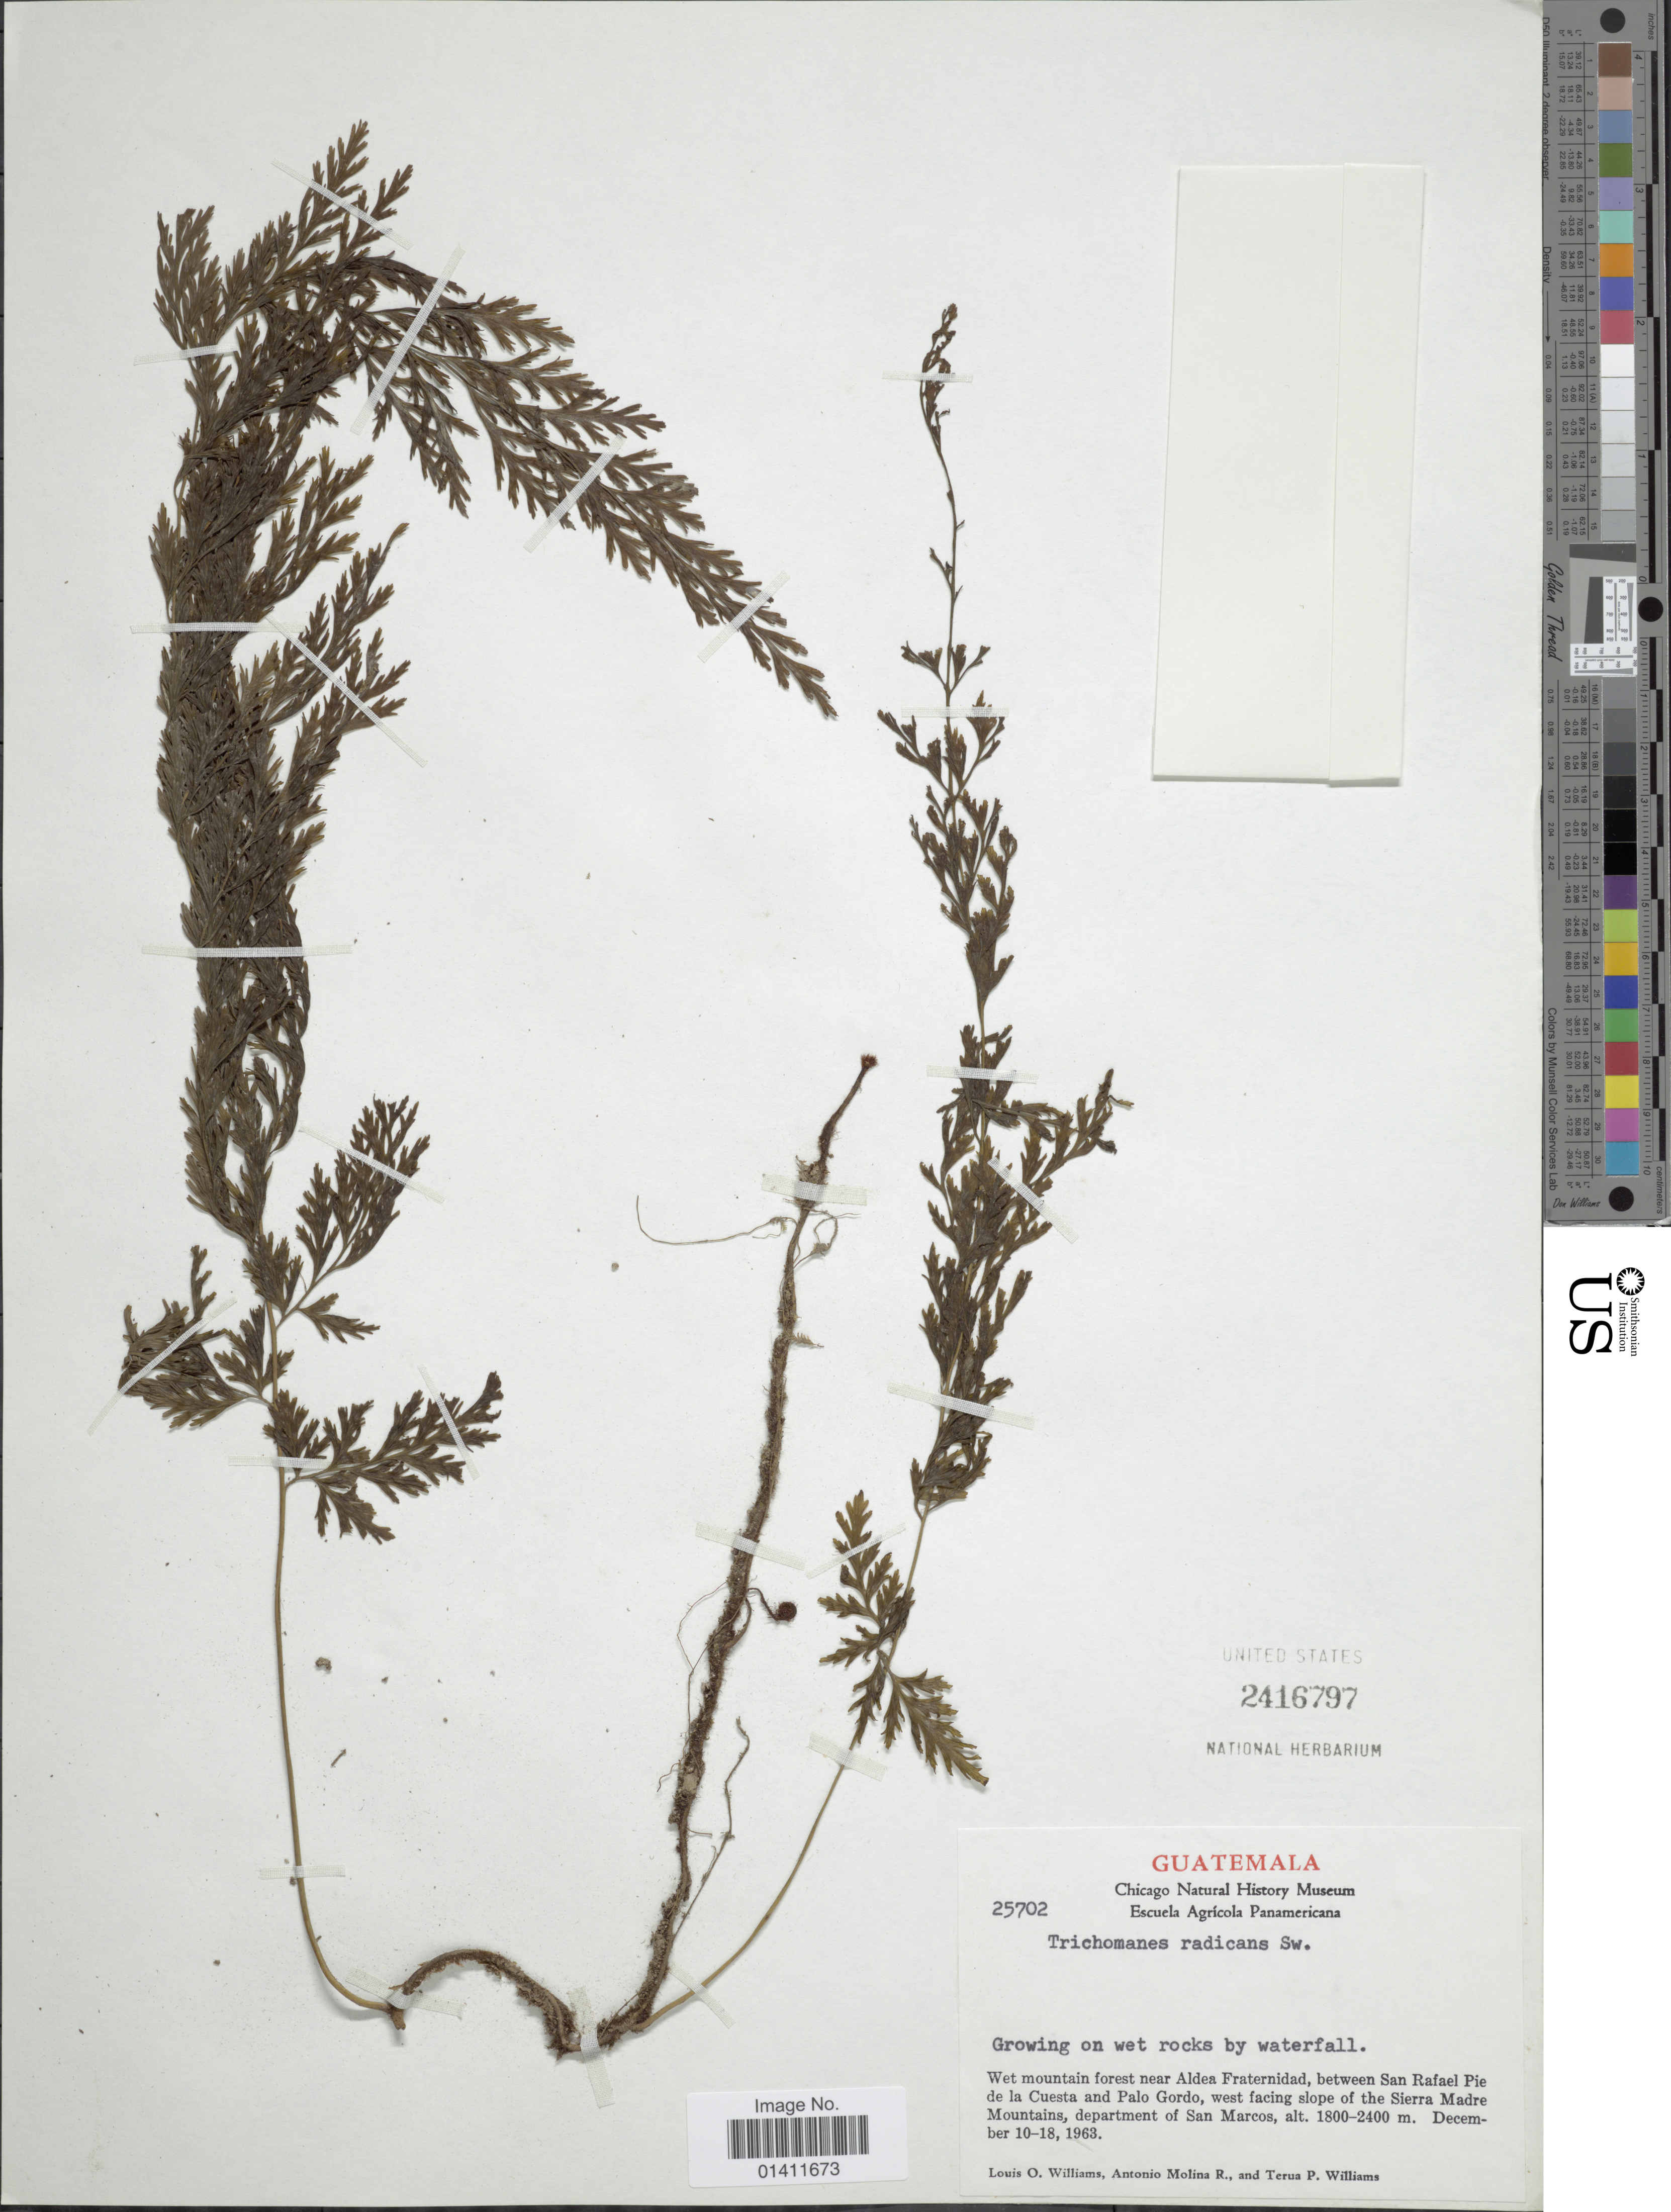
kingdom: Plantae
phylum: Tracheophyta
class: Polypodiopsida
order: Hymenophyllales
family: Hymenophyllaceae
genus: Vandenboschia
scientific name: Vandenboschia radicans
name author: (Sw.) Copel.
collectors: L. O. Williams, A. Molina R. & T. P. Williams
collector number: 25702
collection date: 1963-12-10/1963-12-18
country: Guatemala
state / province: San Marcos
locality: Wet mountain forest near Aldea Fraternidad, between San Rafael Pie de la Cuesta and Palo Gordo, west facing slope of the Sierra Madre Mountains, department of San Marcos.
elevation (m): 1800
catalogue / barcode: US 2416797